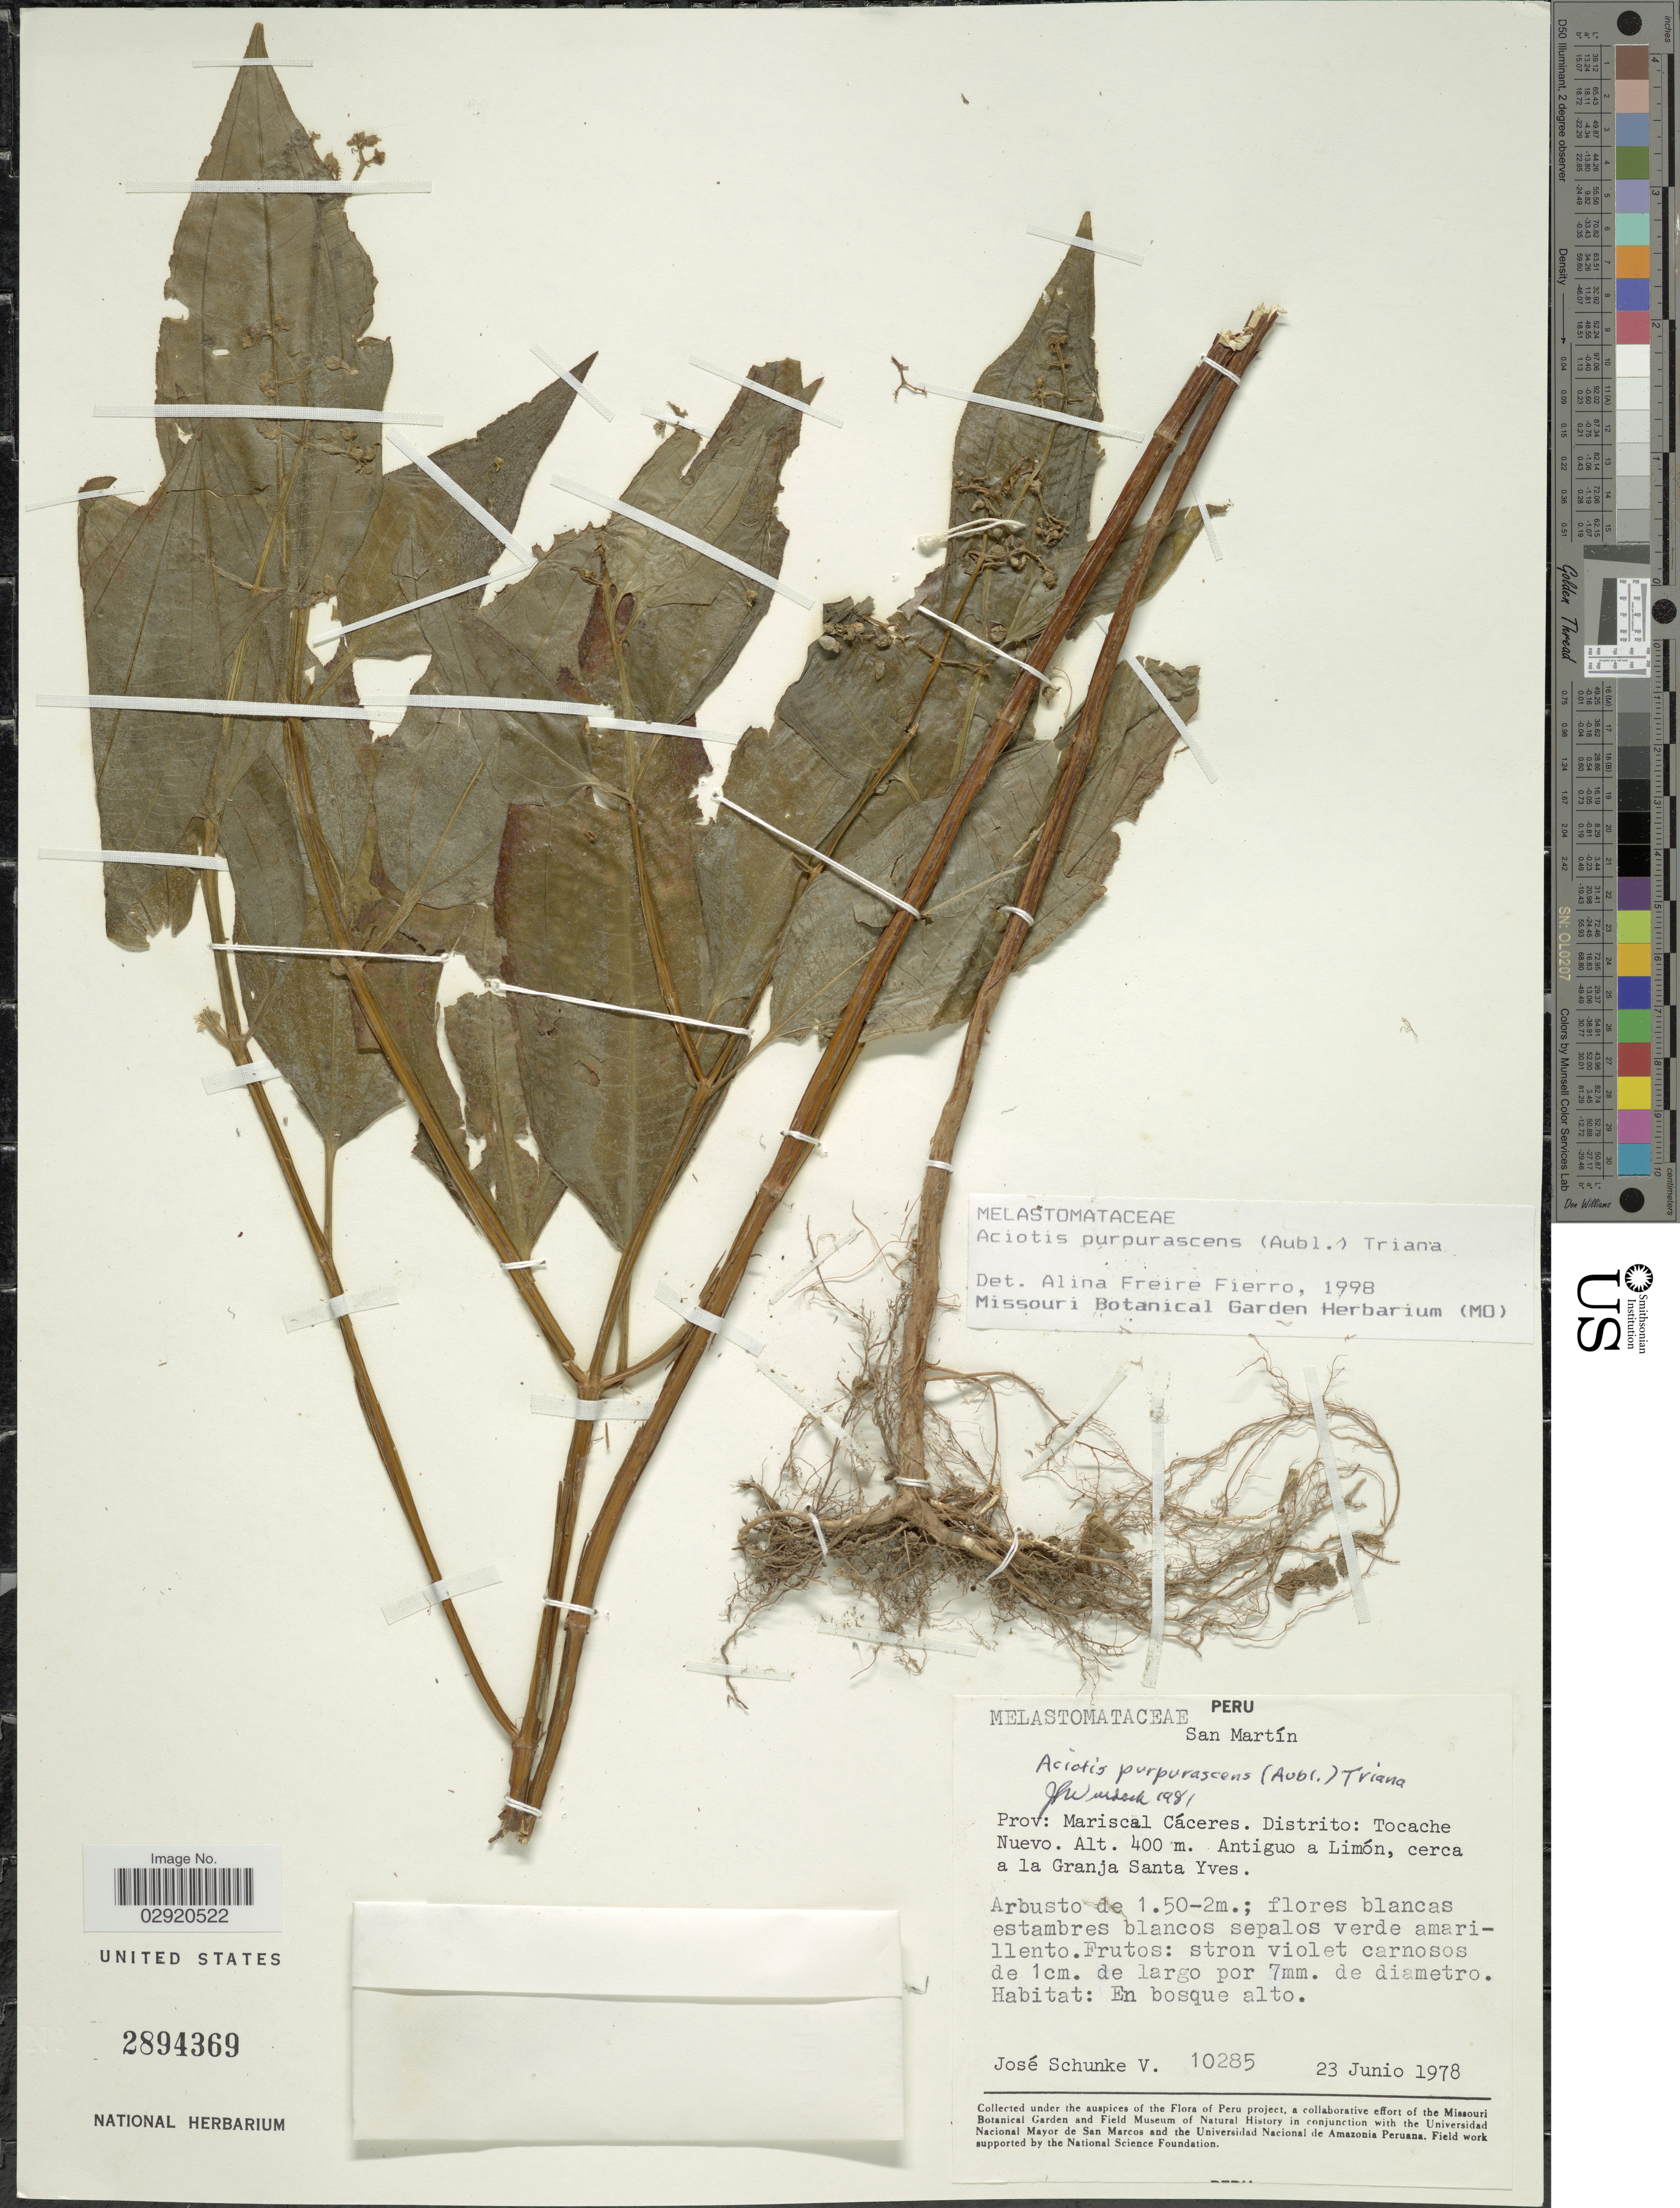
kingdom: Plantae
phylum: Tracheophyta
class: Magnoliopsida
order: Myrtales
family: Melastomataceae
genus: Aciotis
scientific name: Aciotis purpurascens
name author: (Aubl.) Triana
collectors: J. Schunke Vigo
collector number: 10285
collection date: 1978-06-23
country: Peru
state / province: San Martín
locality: Prov: Mariscal Cáceres. Distrito: Tocache Nuevo. Antiguo a Limón, cerca a la Granja Santa Yves.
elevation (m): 400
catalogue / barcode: US 2894369